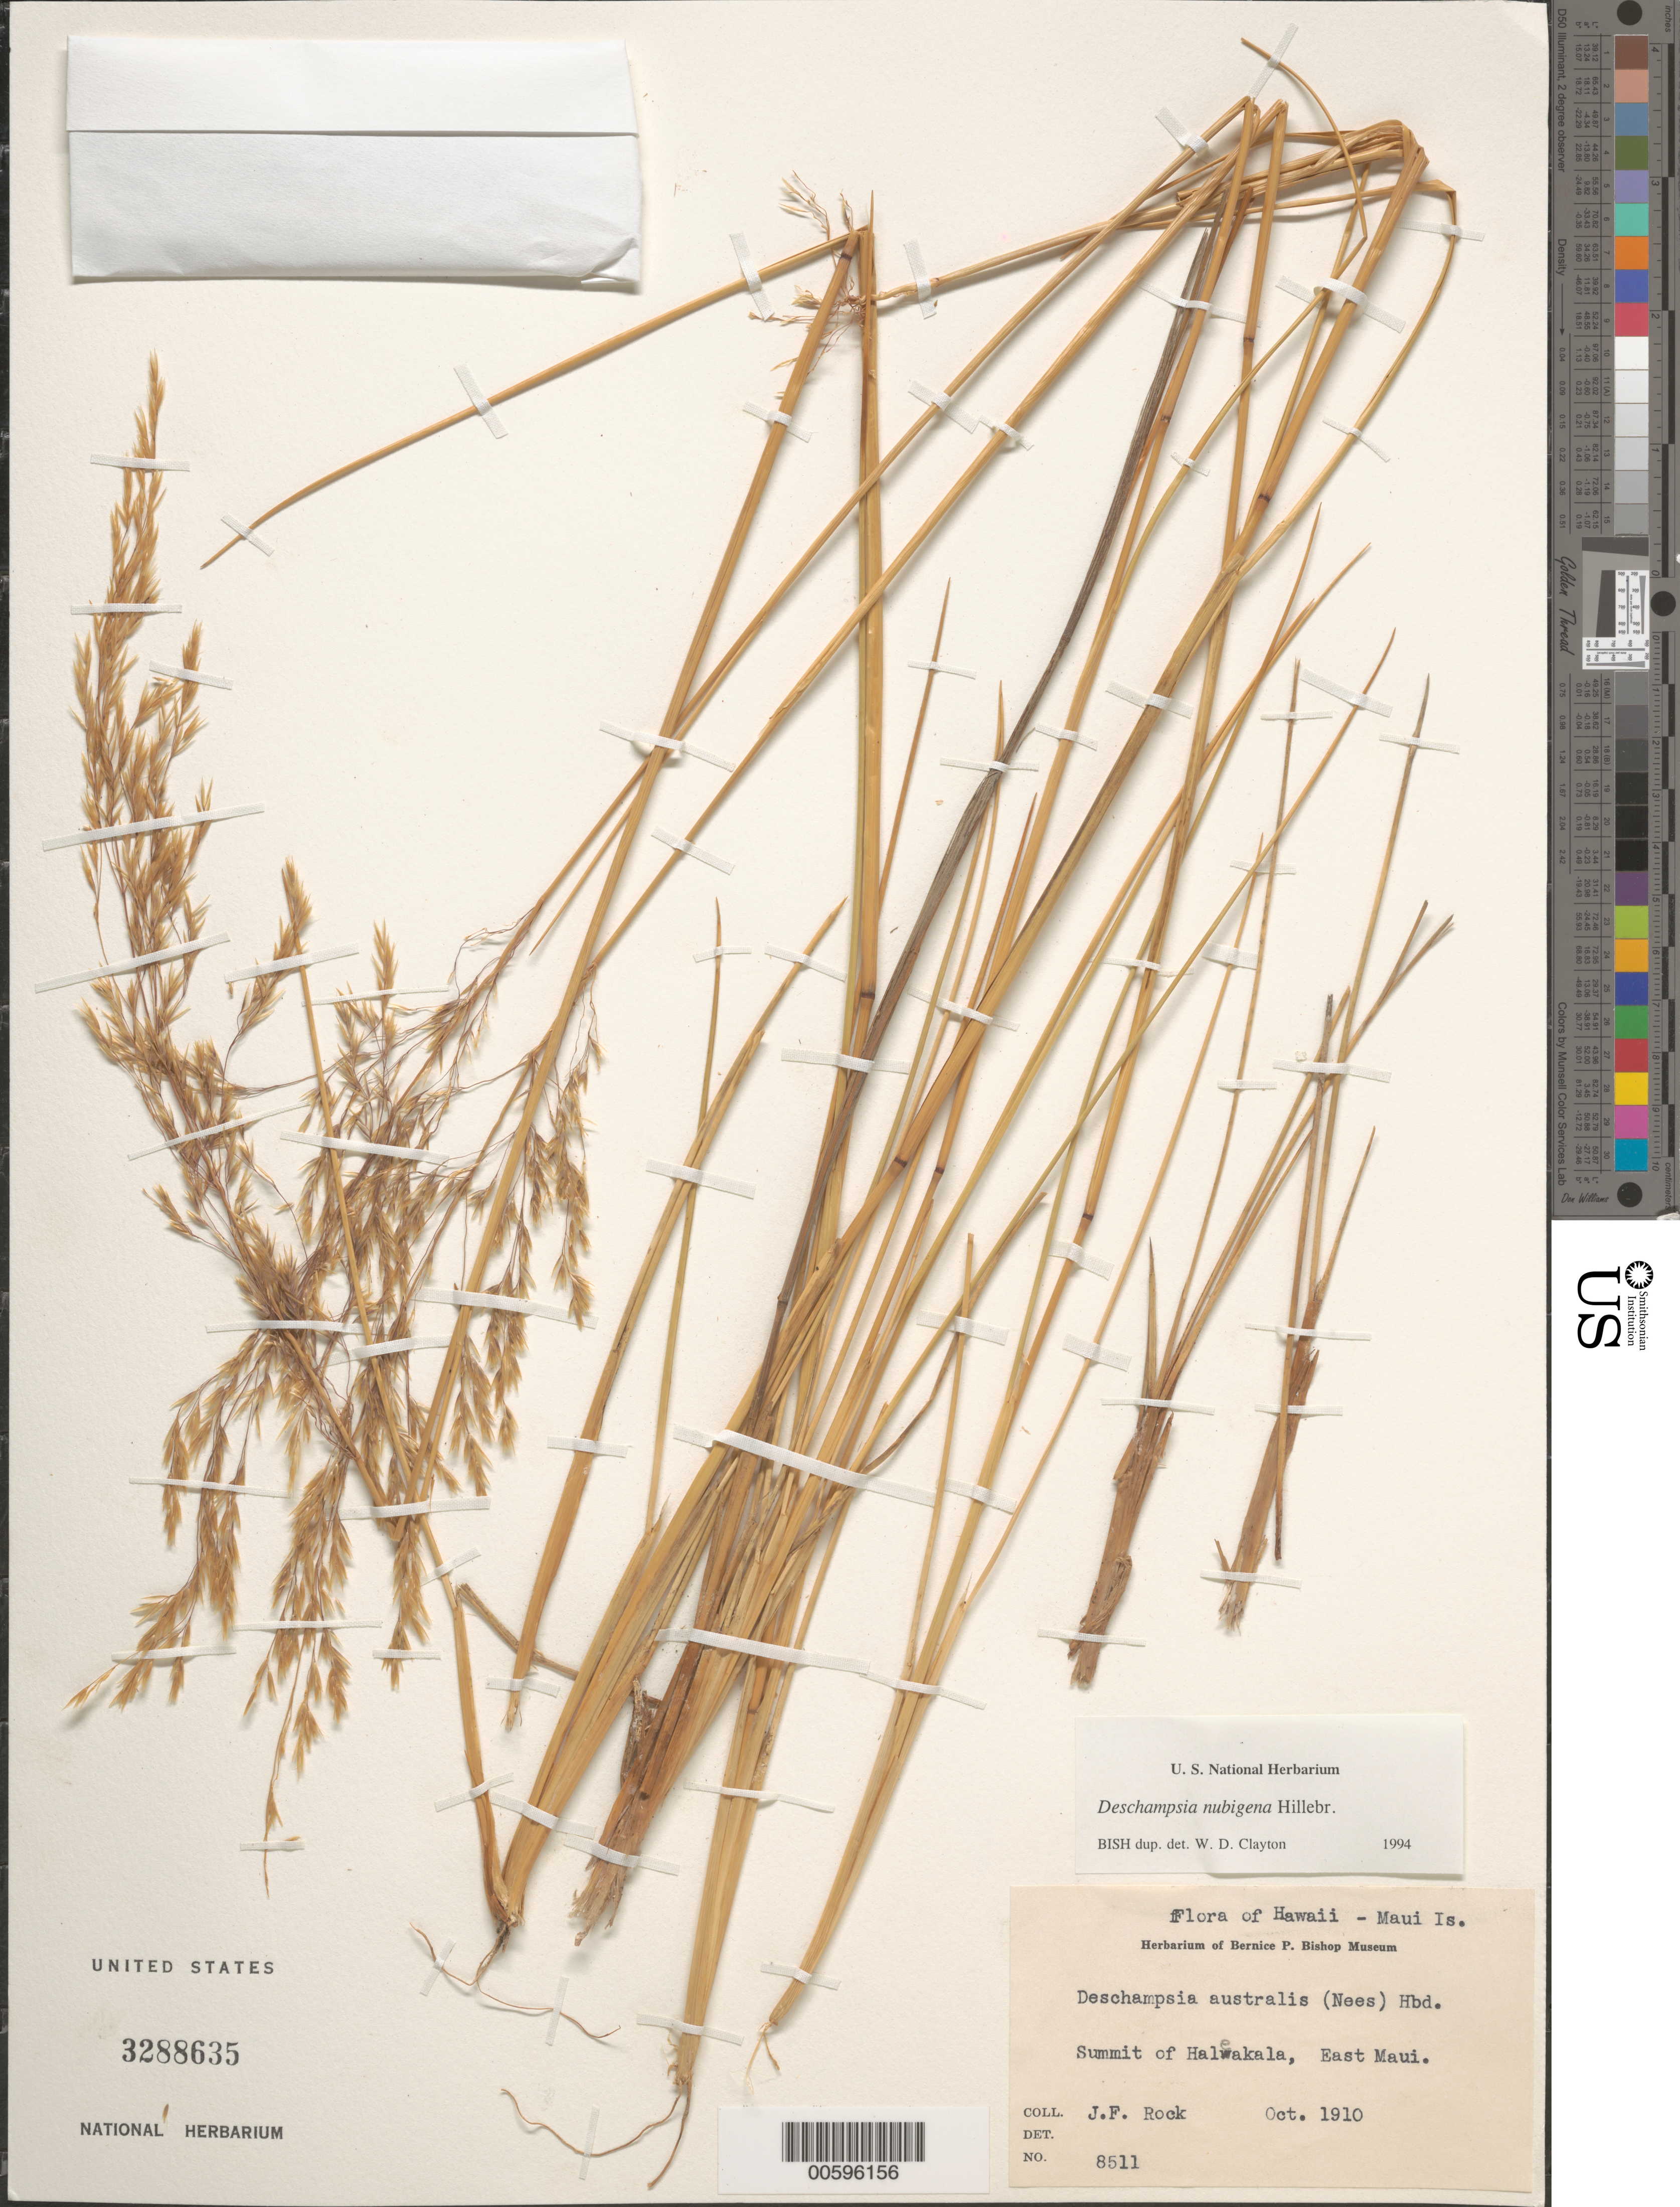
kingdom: Plantae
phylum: Tracheophyta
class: Liliopsida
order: Poales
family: Poaceae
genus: Deschampsia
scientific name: Deschampsia nubigena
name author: Hillebr.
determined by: Clayton, W. D.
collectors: J. F. Rock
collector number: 8511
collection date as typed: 0 Oct 1910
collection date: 1910-10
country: United States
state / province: Hawaii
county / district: Maui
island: Maui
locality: Summit of Haleakala, E Maui.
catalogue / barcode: US 3288635